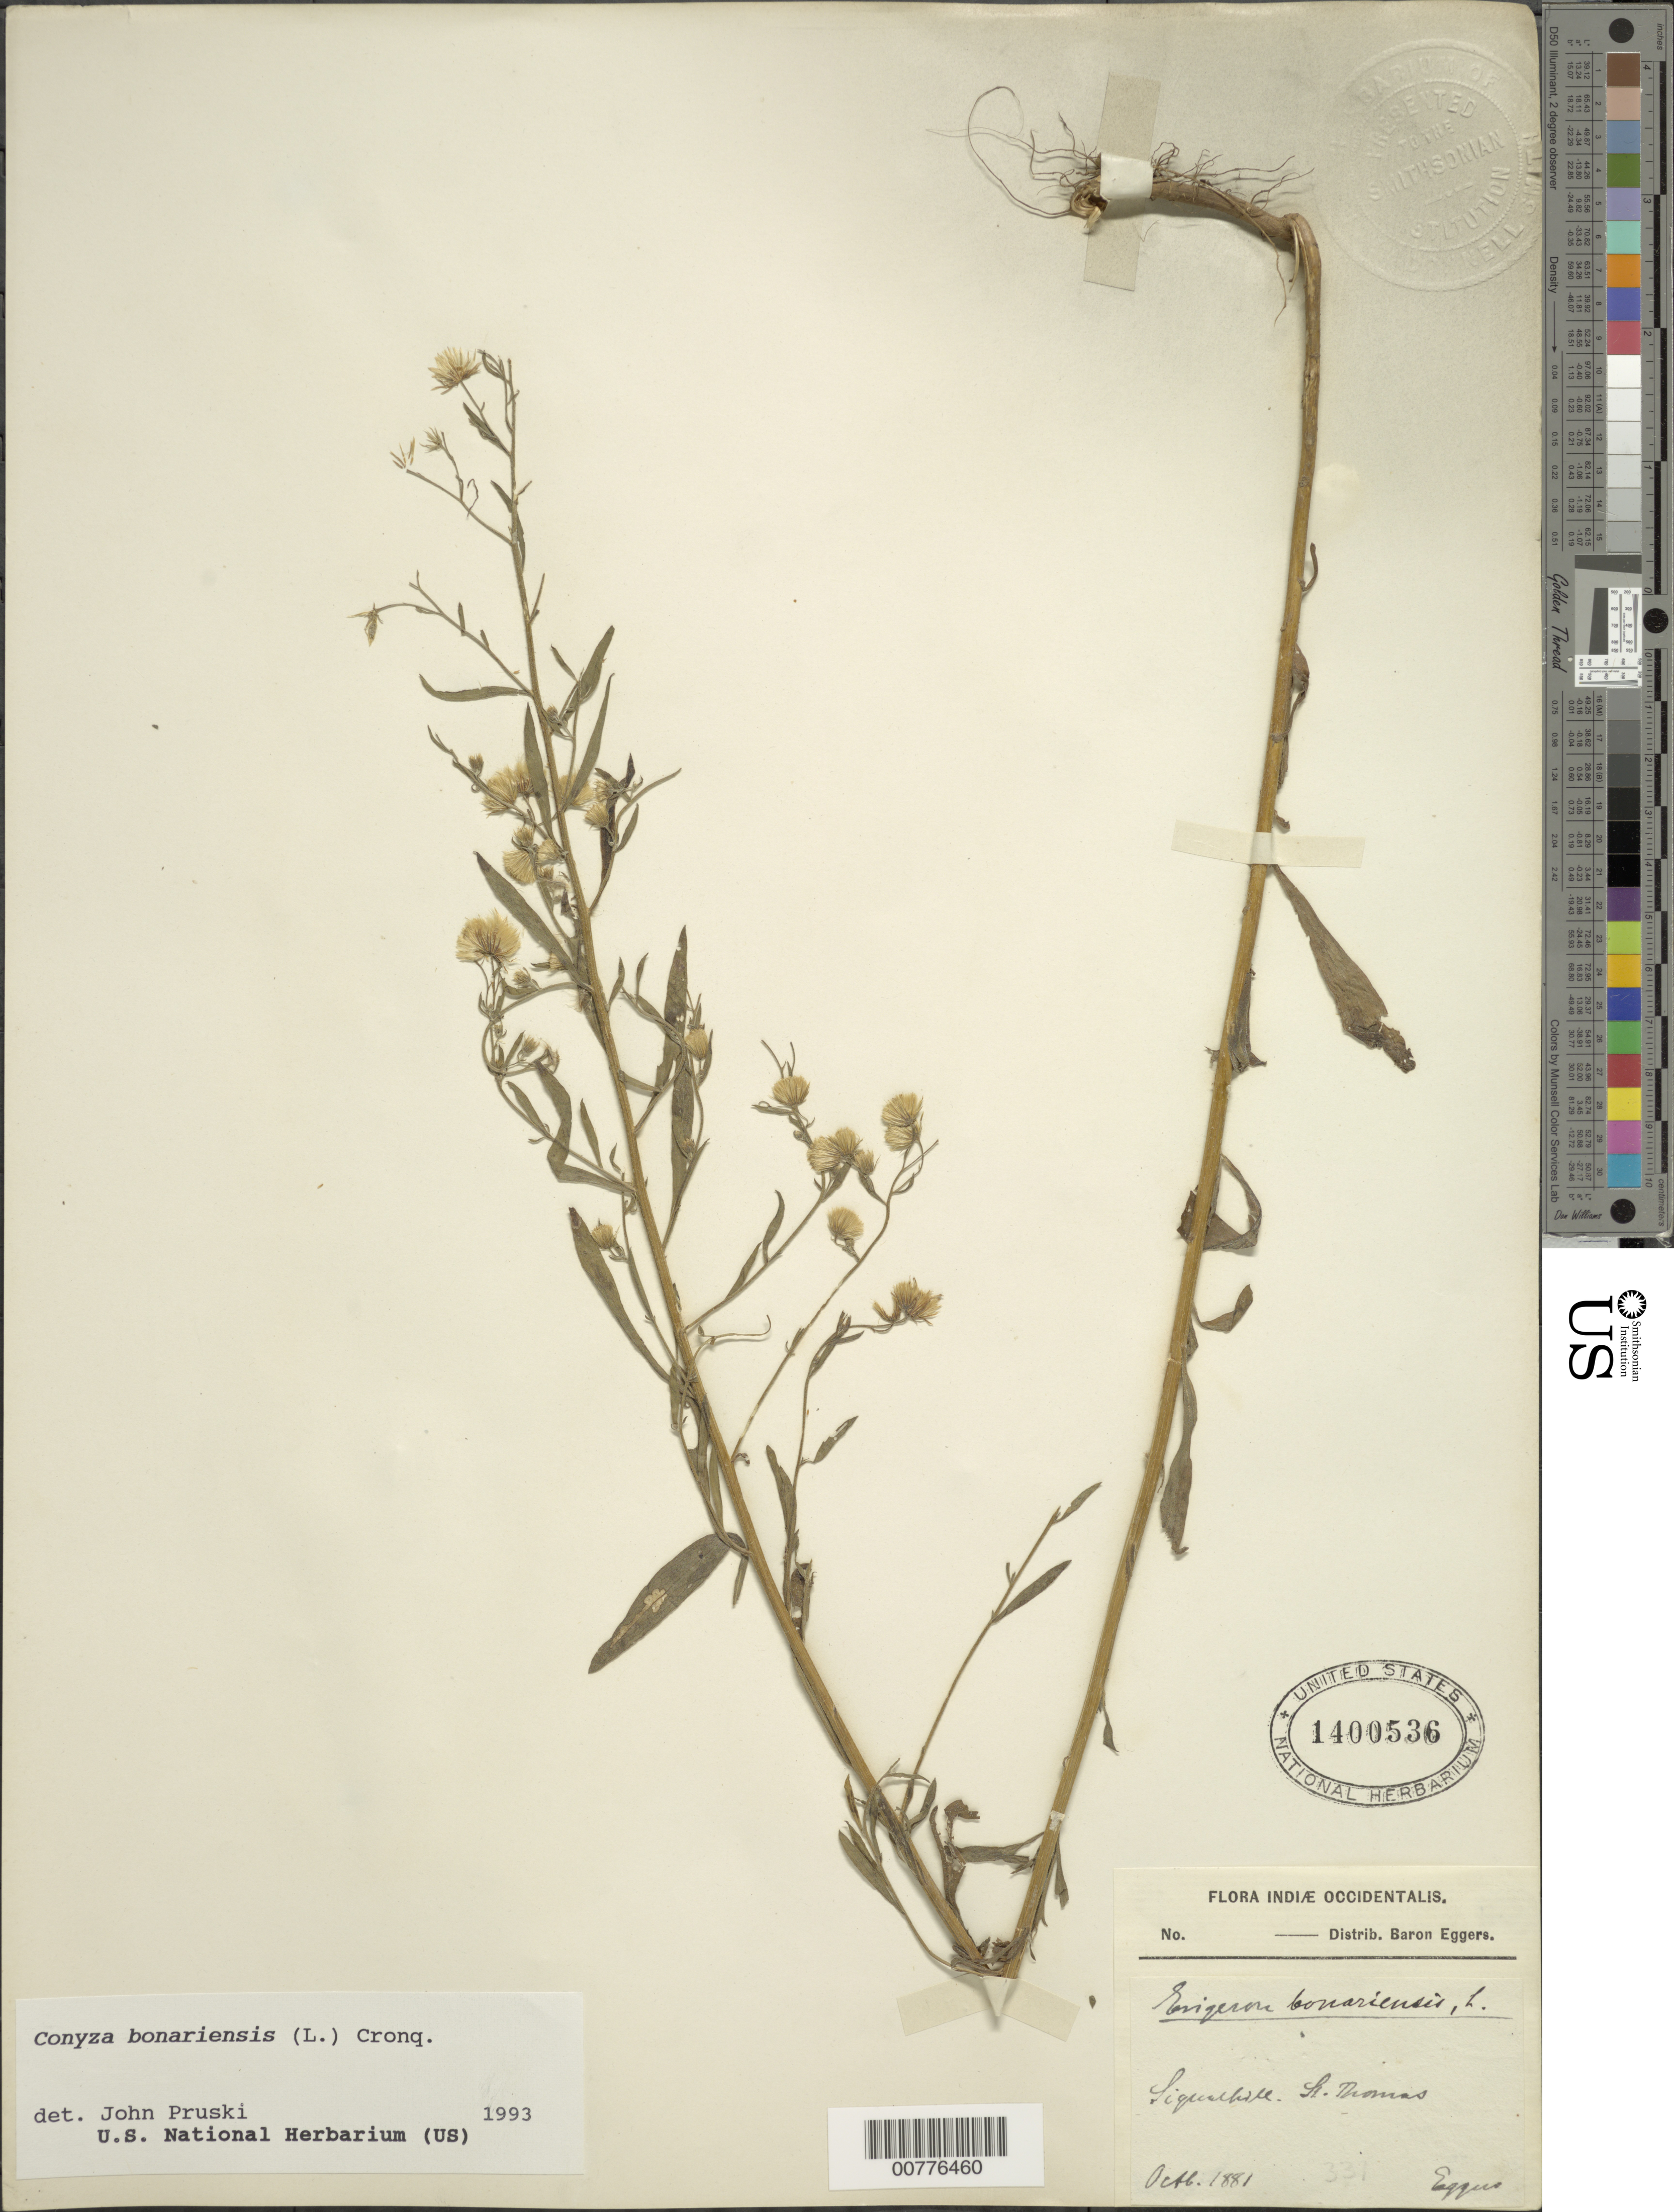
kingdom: Plantae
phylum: Tracheophyta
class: Magnoliopsida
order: Asterales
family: Asteraceae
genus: Conyza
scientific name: Conyza bonariensis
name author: (L.) Cronq.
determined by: Pruski, J. F.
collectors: H. F. A. von Eggers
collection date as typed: Oct 1881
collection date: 1881-10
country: U.S. Virgin Islands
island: St. Thomas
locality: Signalhill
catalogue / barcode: US 1400536